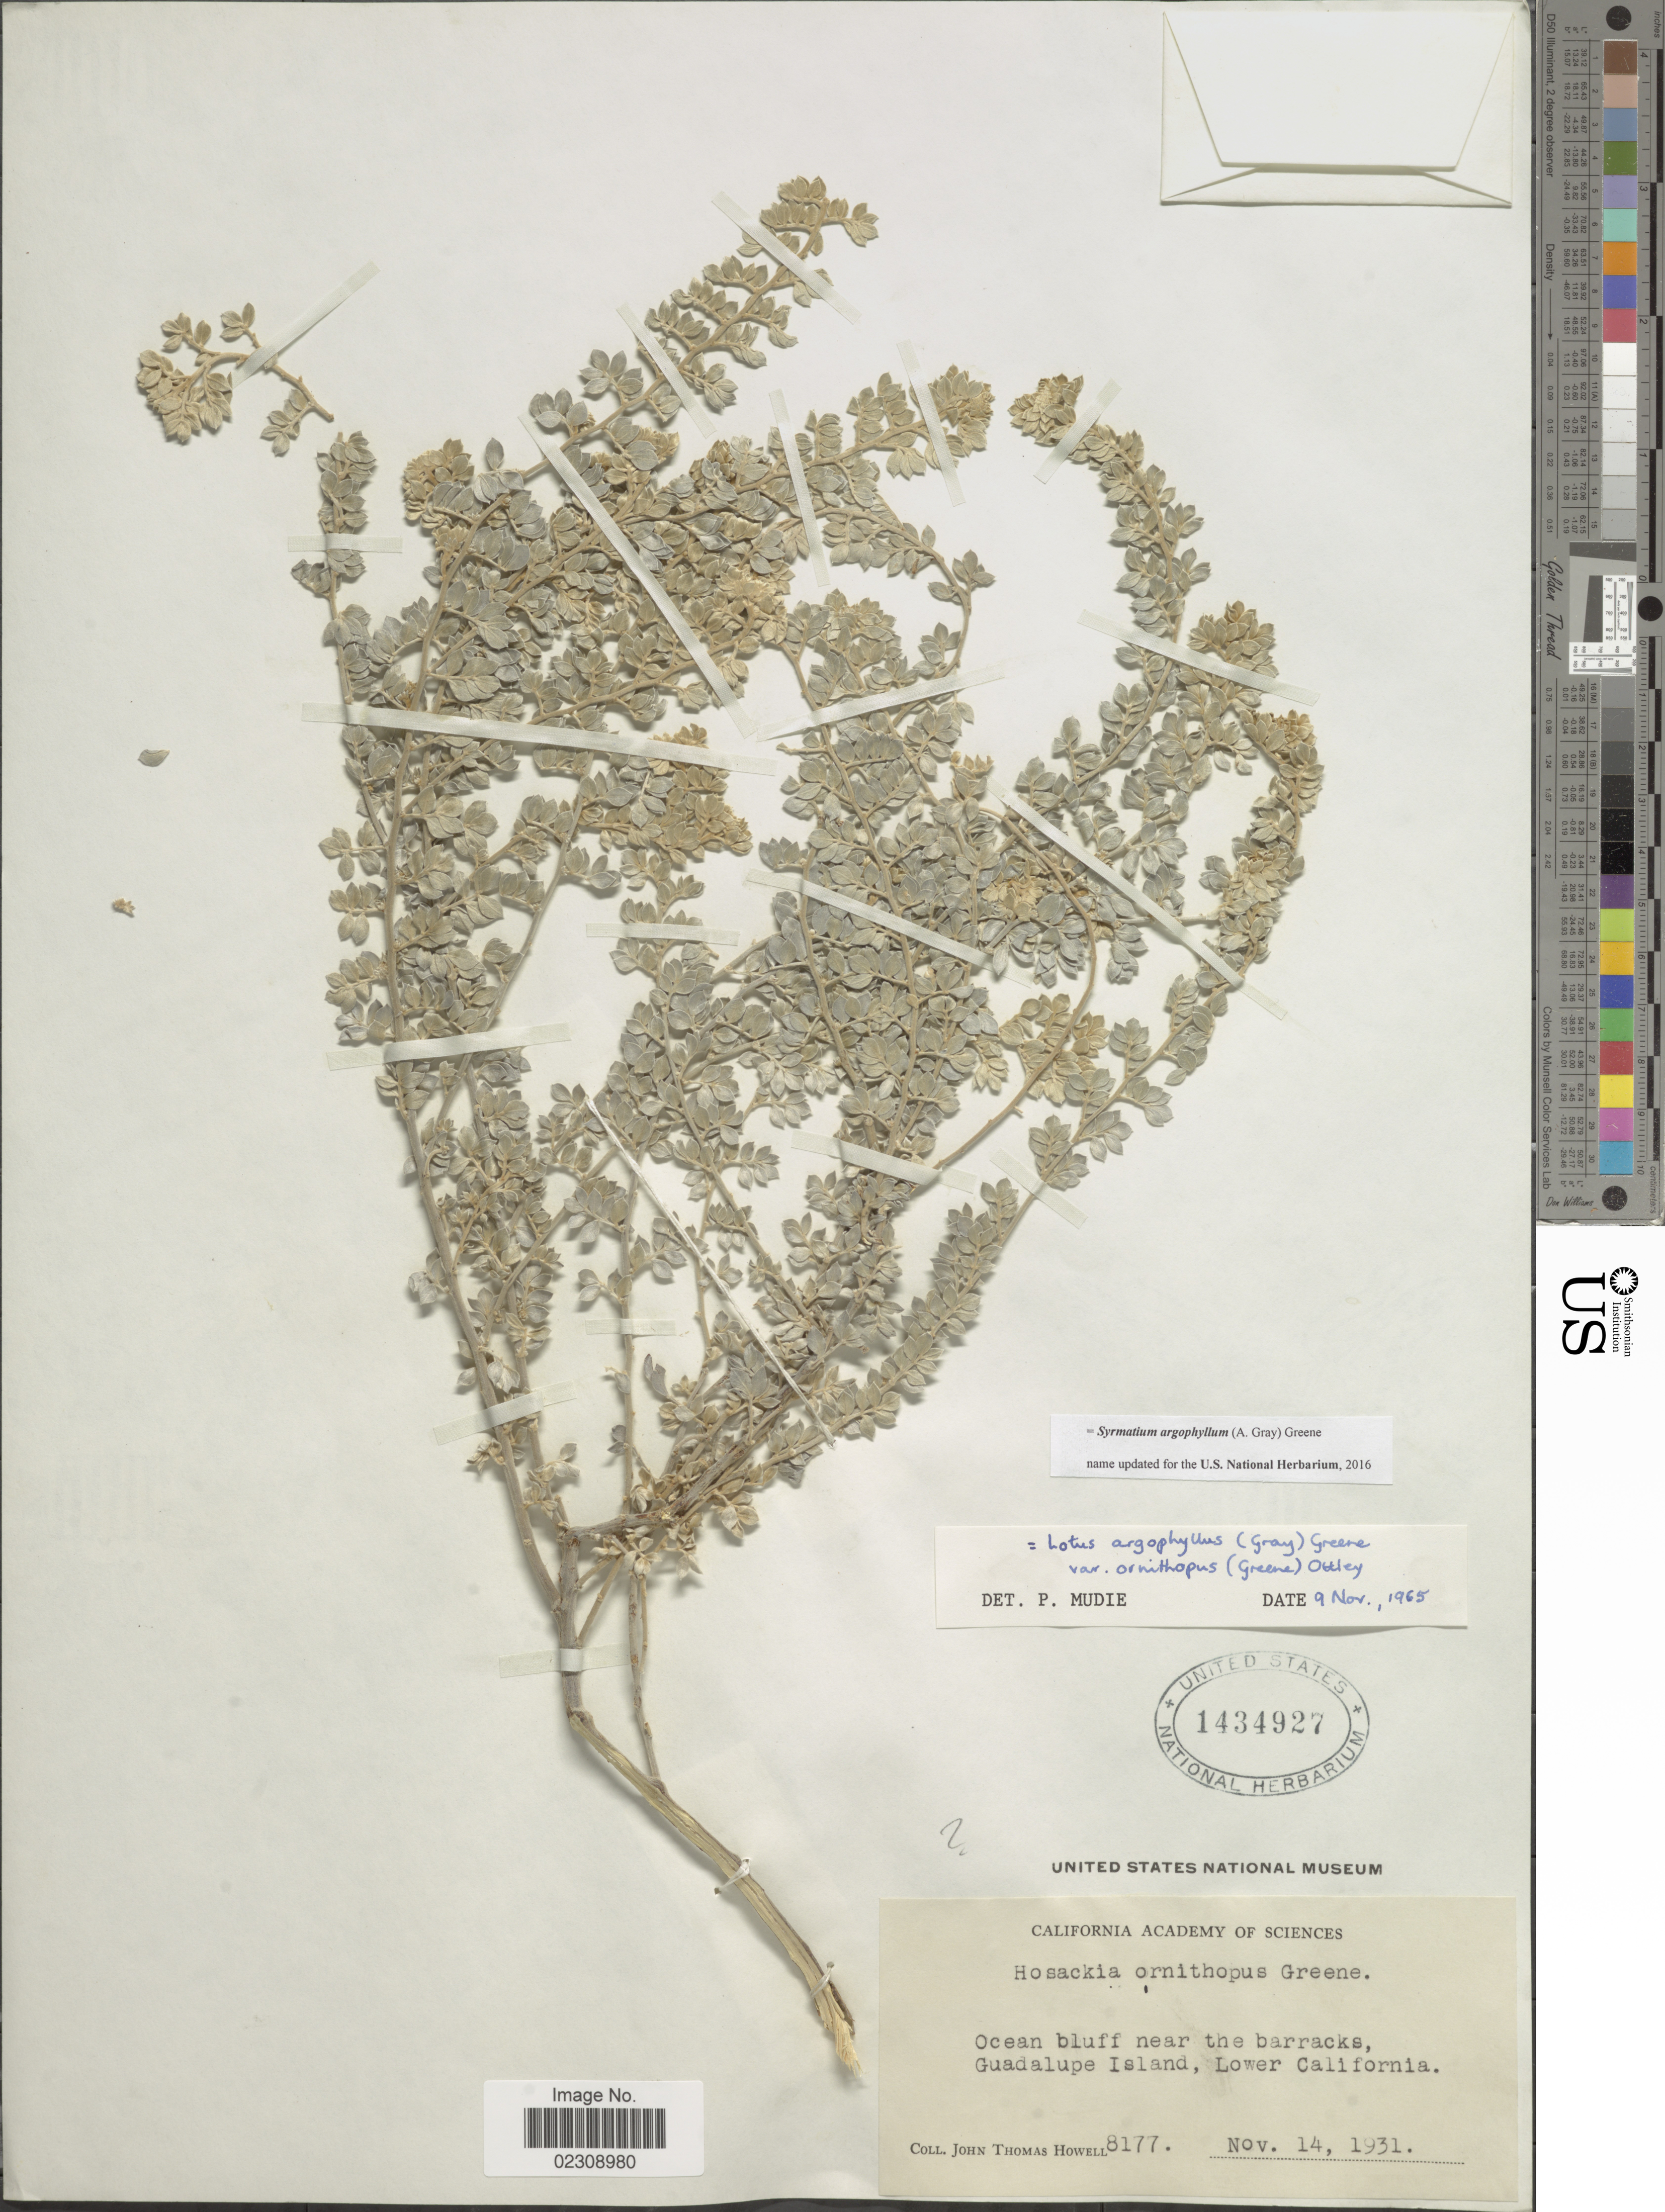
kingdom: Plantae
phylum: Tracheophyta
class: Magnoliopsida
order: Fabales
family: Fabaceae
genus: Syrmatium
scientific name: Syrmatium argophyllum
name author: (A. Gray) Greene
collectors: J. T. Howell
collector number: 8177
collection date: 1931-11-14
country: Mexico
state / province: Baja California Norte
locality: Ocean bluff near the barracks, Guadalupe Island, Lower California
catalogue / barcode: US 1434927